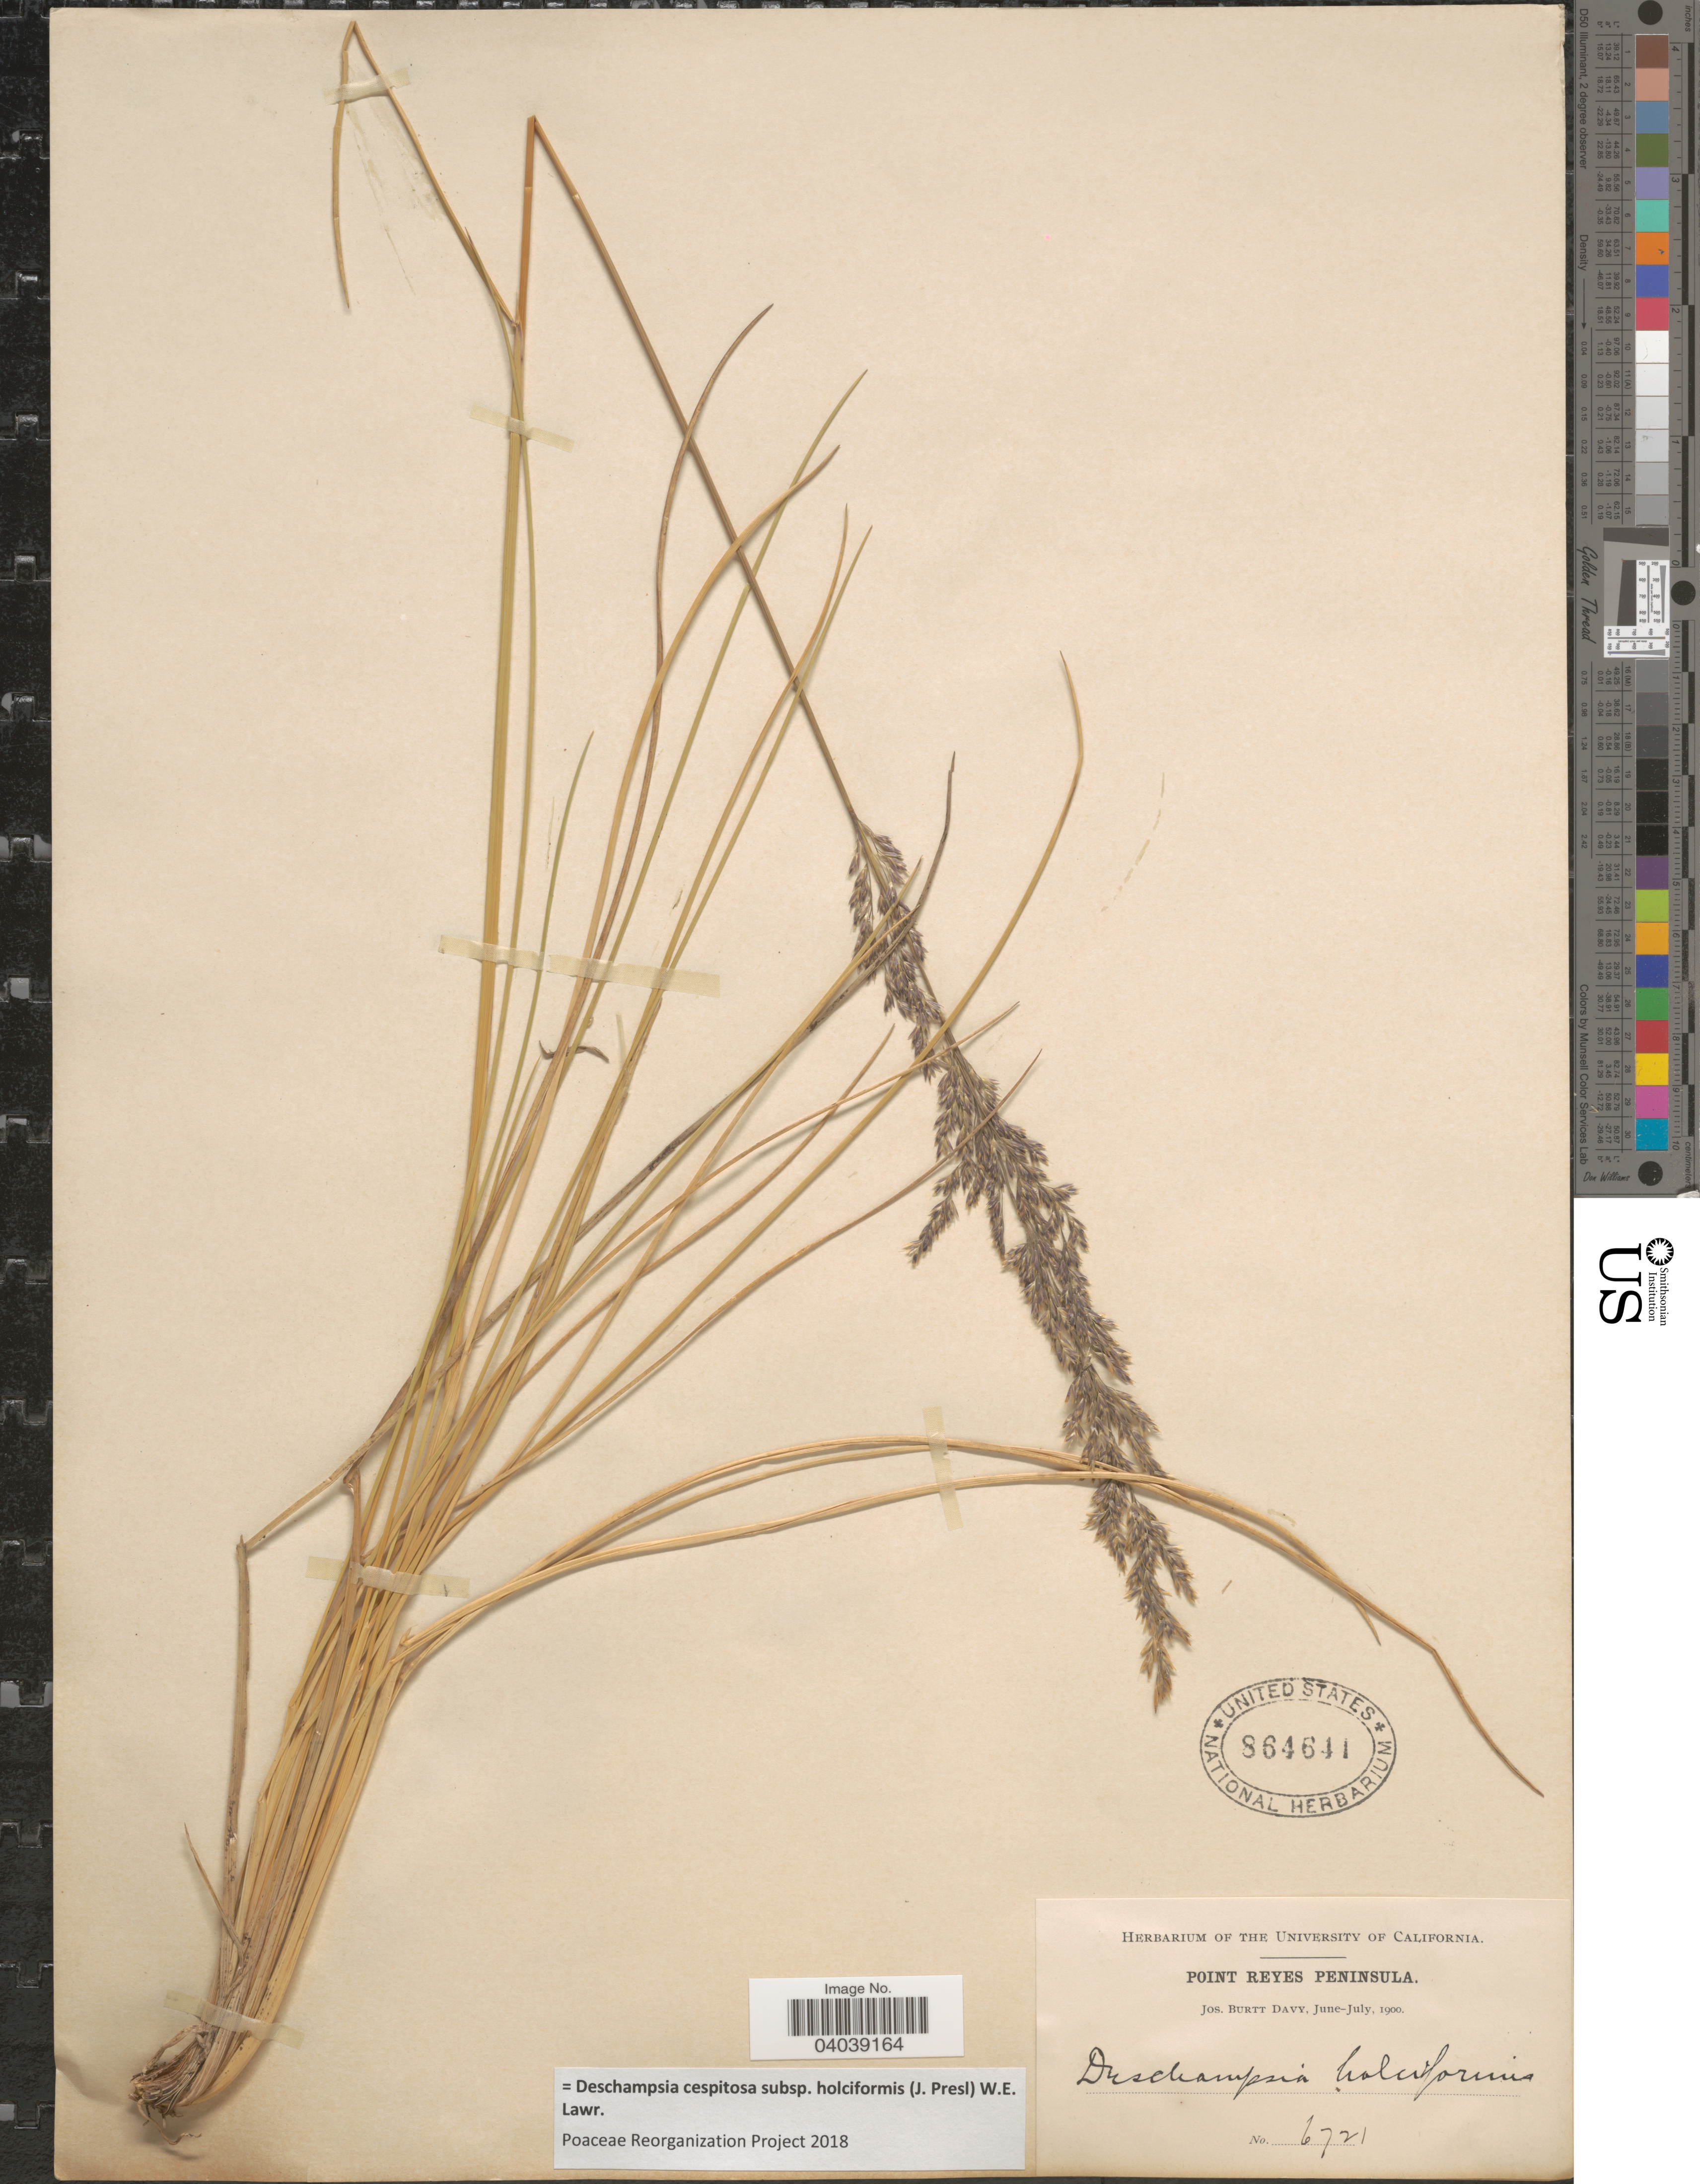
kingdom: Plantae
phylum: Tracheophyta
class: Liliopsida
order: Poales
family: Poaceae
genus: Deschampsia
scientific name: Deschampsia cespitosa subsp. holciformis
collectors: J. Burtt Davy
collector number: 6721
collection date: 1900-06/1900-07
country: United States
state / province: California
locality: Point Reyes Peninsula.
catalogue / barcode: US 864641